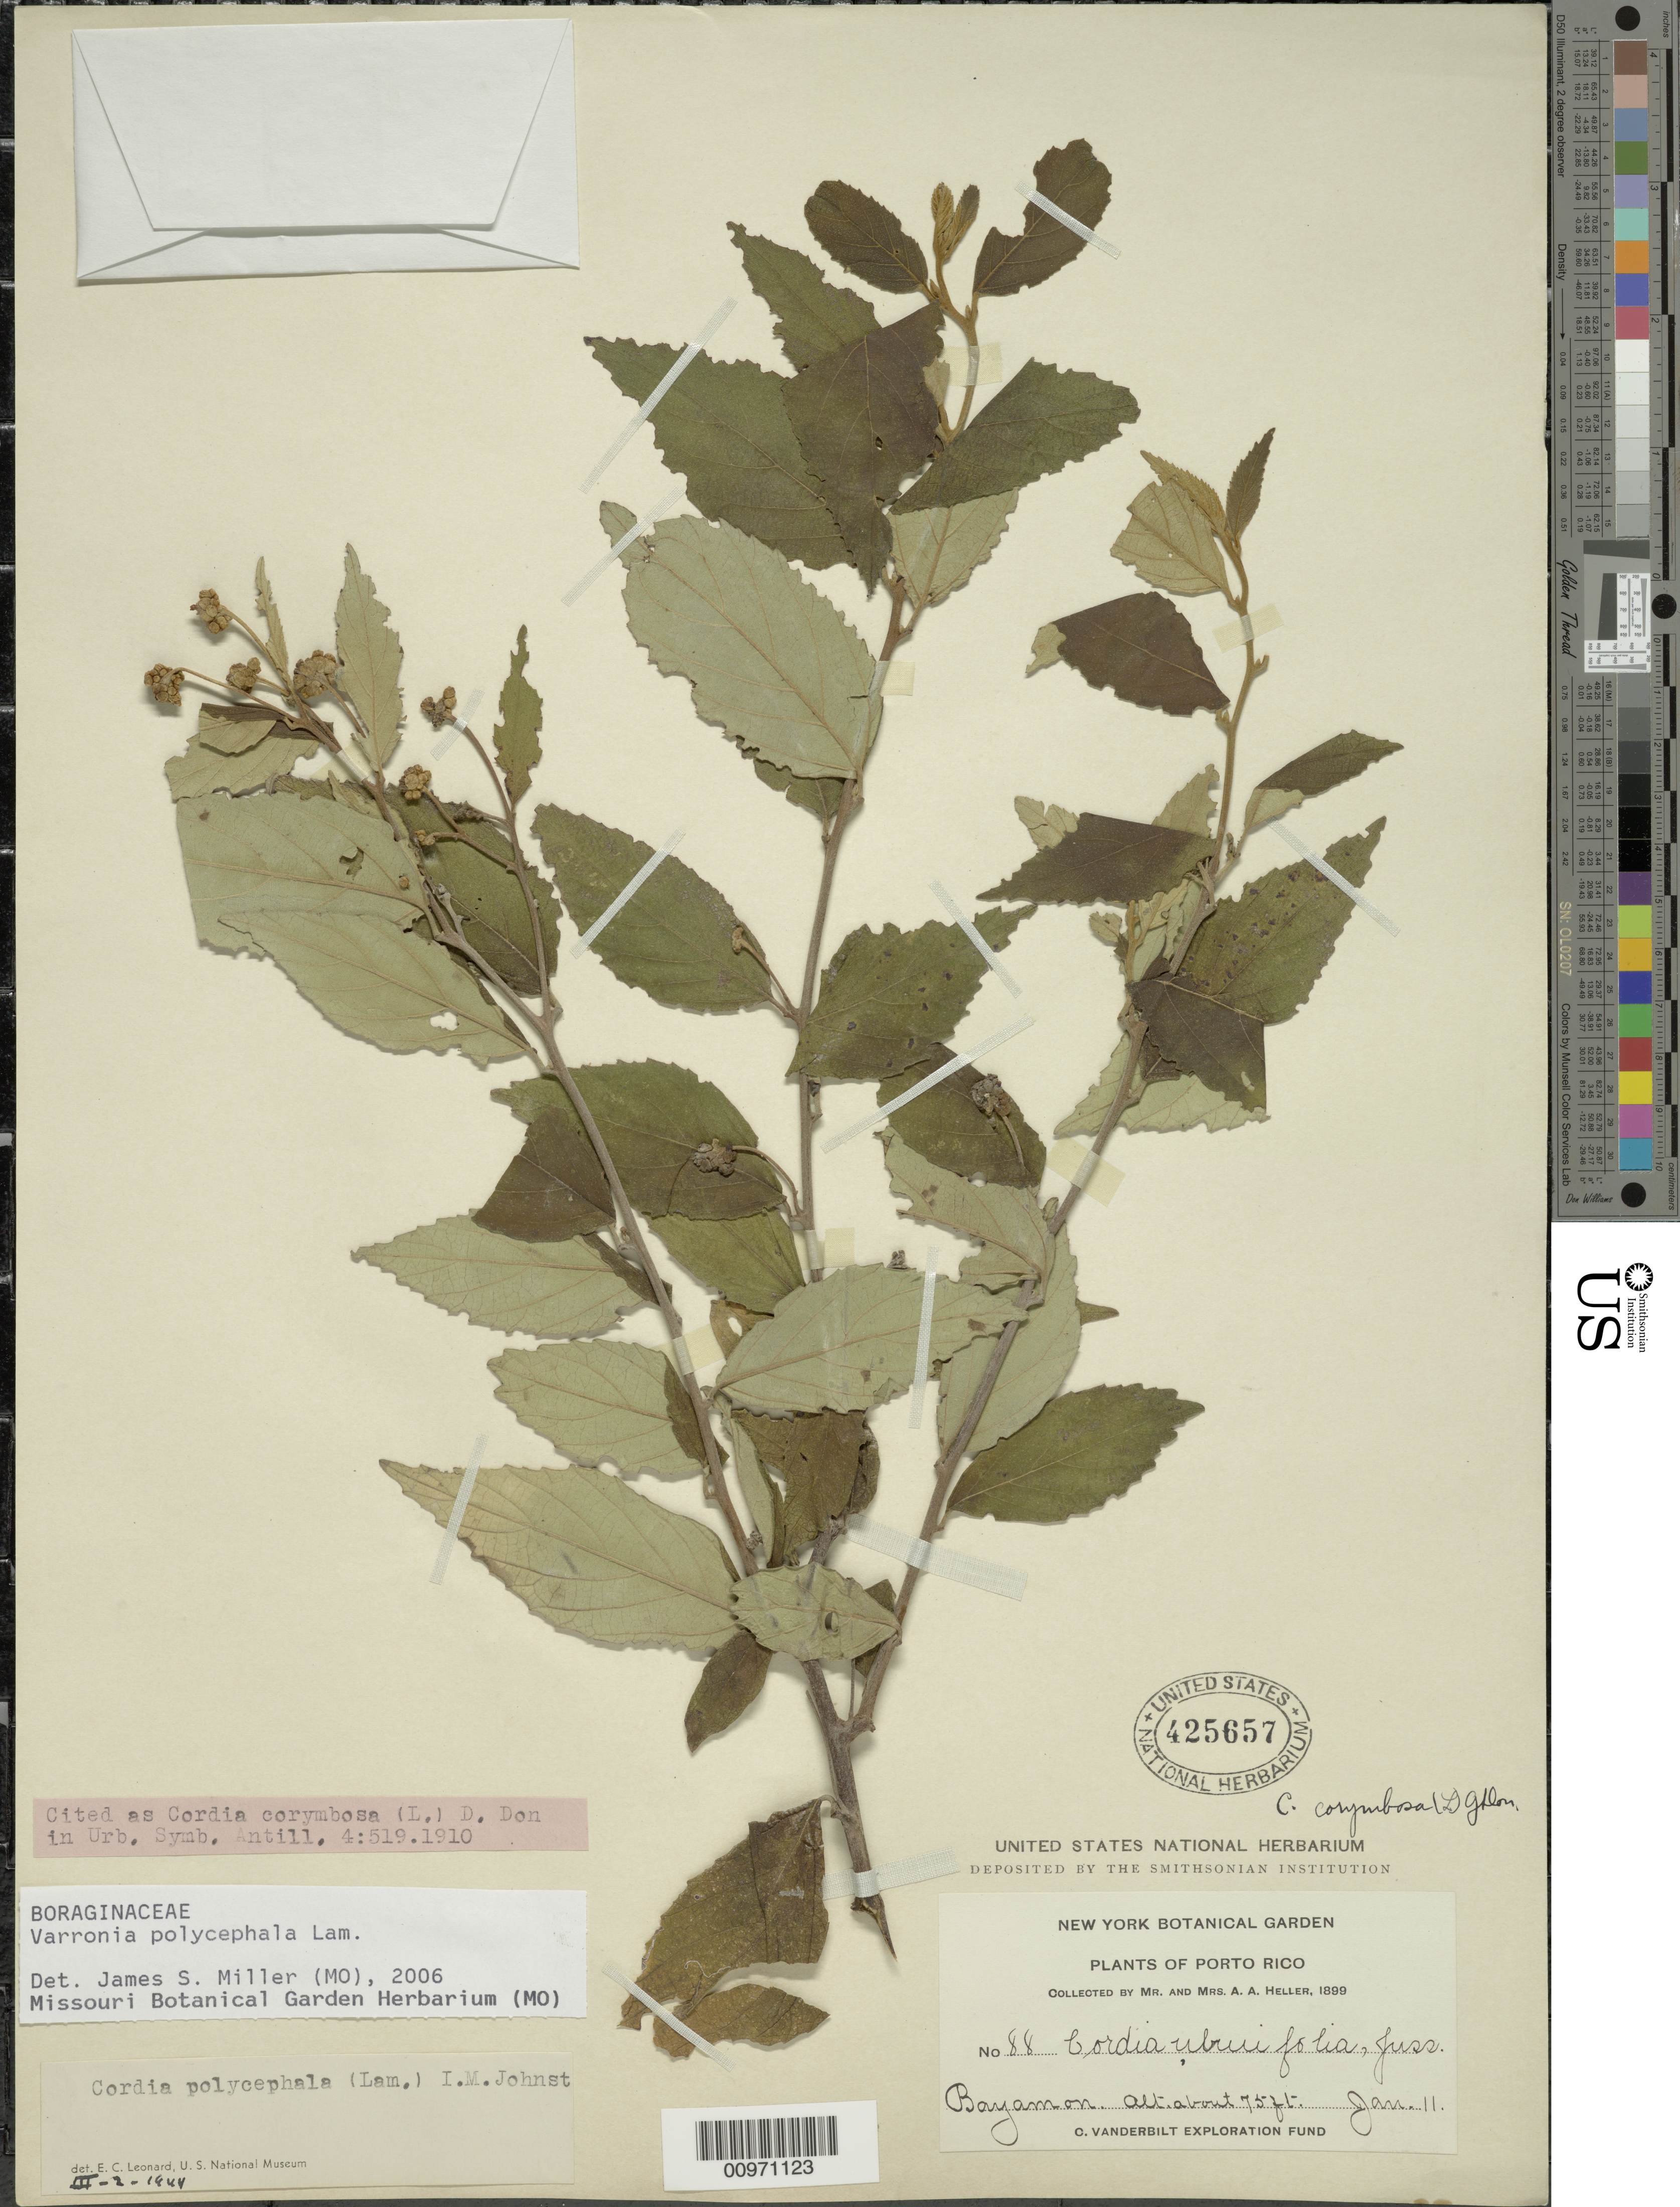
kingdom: Plantae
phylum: Tracheophyta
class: Magnoliopsida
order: Boraginales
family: Cordiaceae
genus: Varronia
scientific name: Varronia polycephala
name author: Lam.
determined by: Miller, James S., (MO), Missouri Botanical Garden (UNITED STATES)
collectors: A. A. Heller & E. G. Heller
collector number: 88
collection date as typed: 11 Jan 1899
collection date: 1899-01-11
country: Puerto Rico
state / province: Bayamón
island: Puerto Rico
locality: Bayamon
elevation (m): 23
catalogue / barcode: US 425657